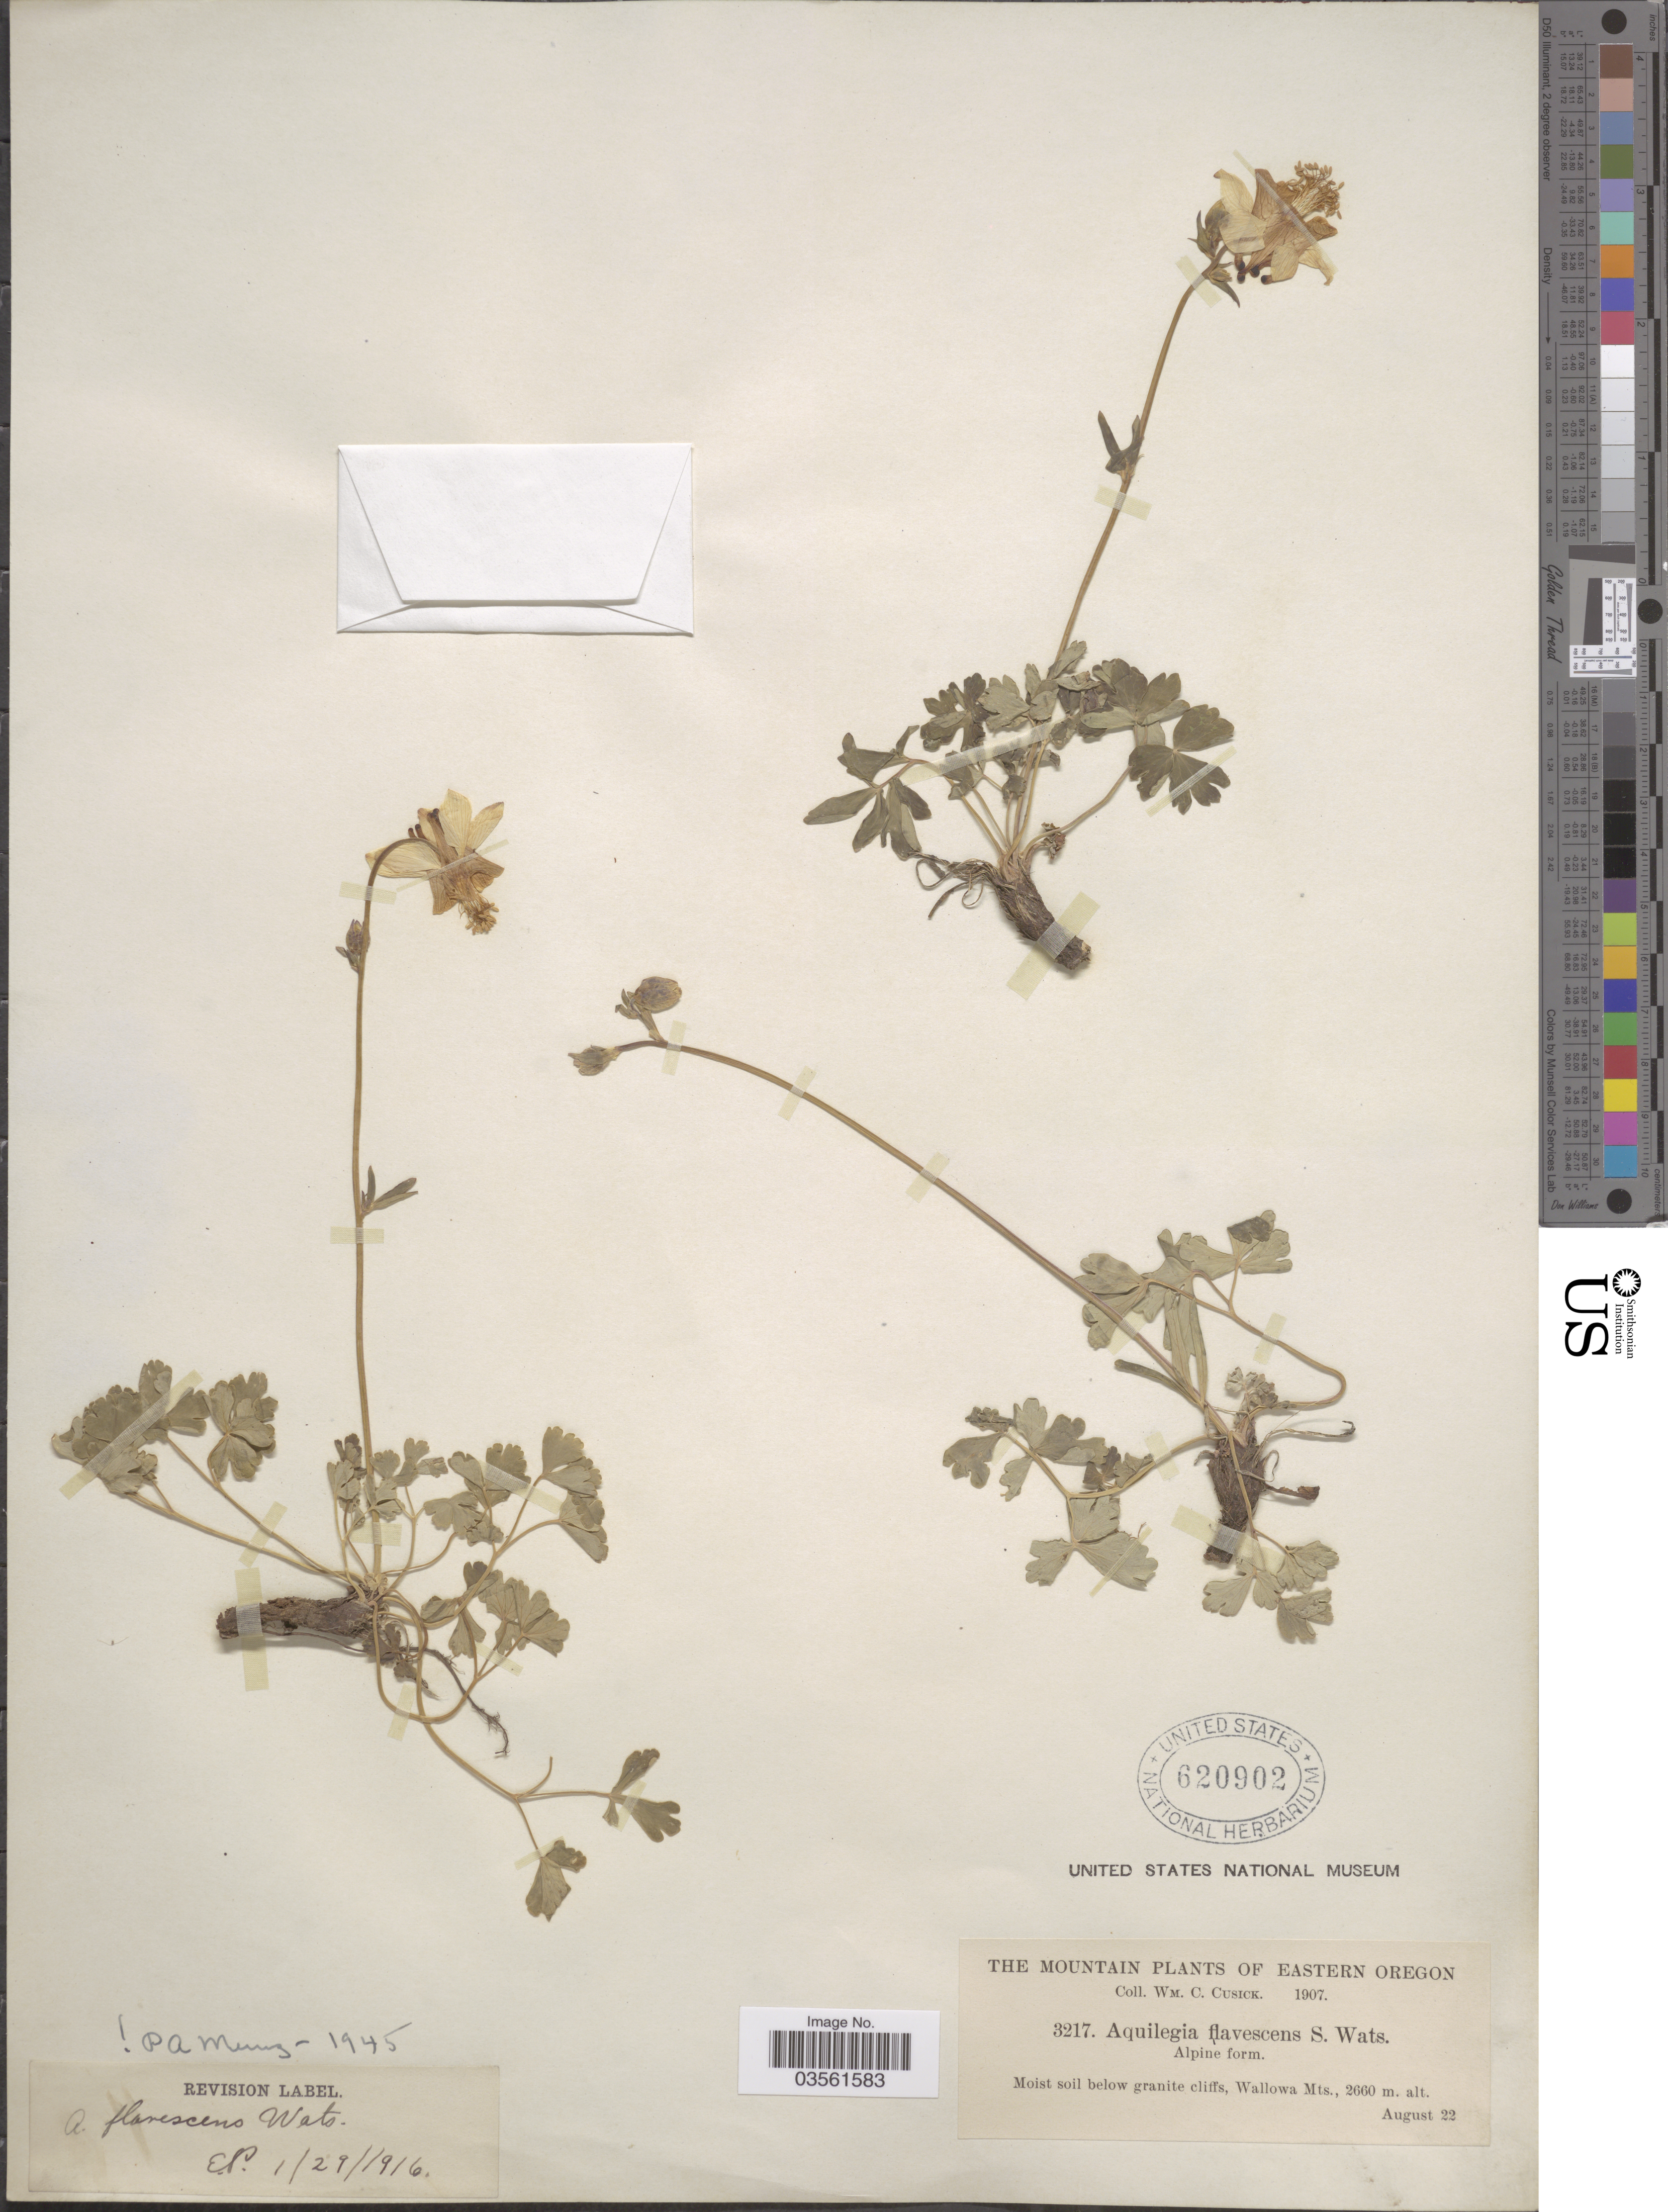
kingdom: Plantae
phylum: Tracheophyta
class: Magnoliopsida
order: Ranunculales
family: Ranunculaceae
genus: Aquilegia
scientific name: Aquilegia flavescens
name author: S. Watson in C. King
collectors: W. C. Cusick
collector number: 3217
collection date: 1907-08-22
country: United States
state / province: Oregon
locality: The Mountain. Eastern Oregon. Moist soil below granite cliffs, Wallowa Mts.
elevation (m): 2660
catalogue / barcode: US 620902